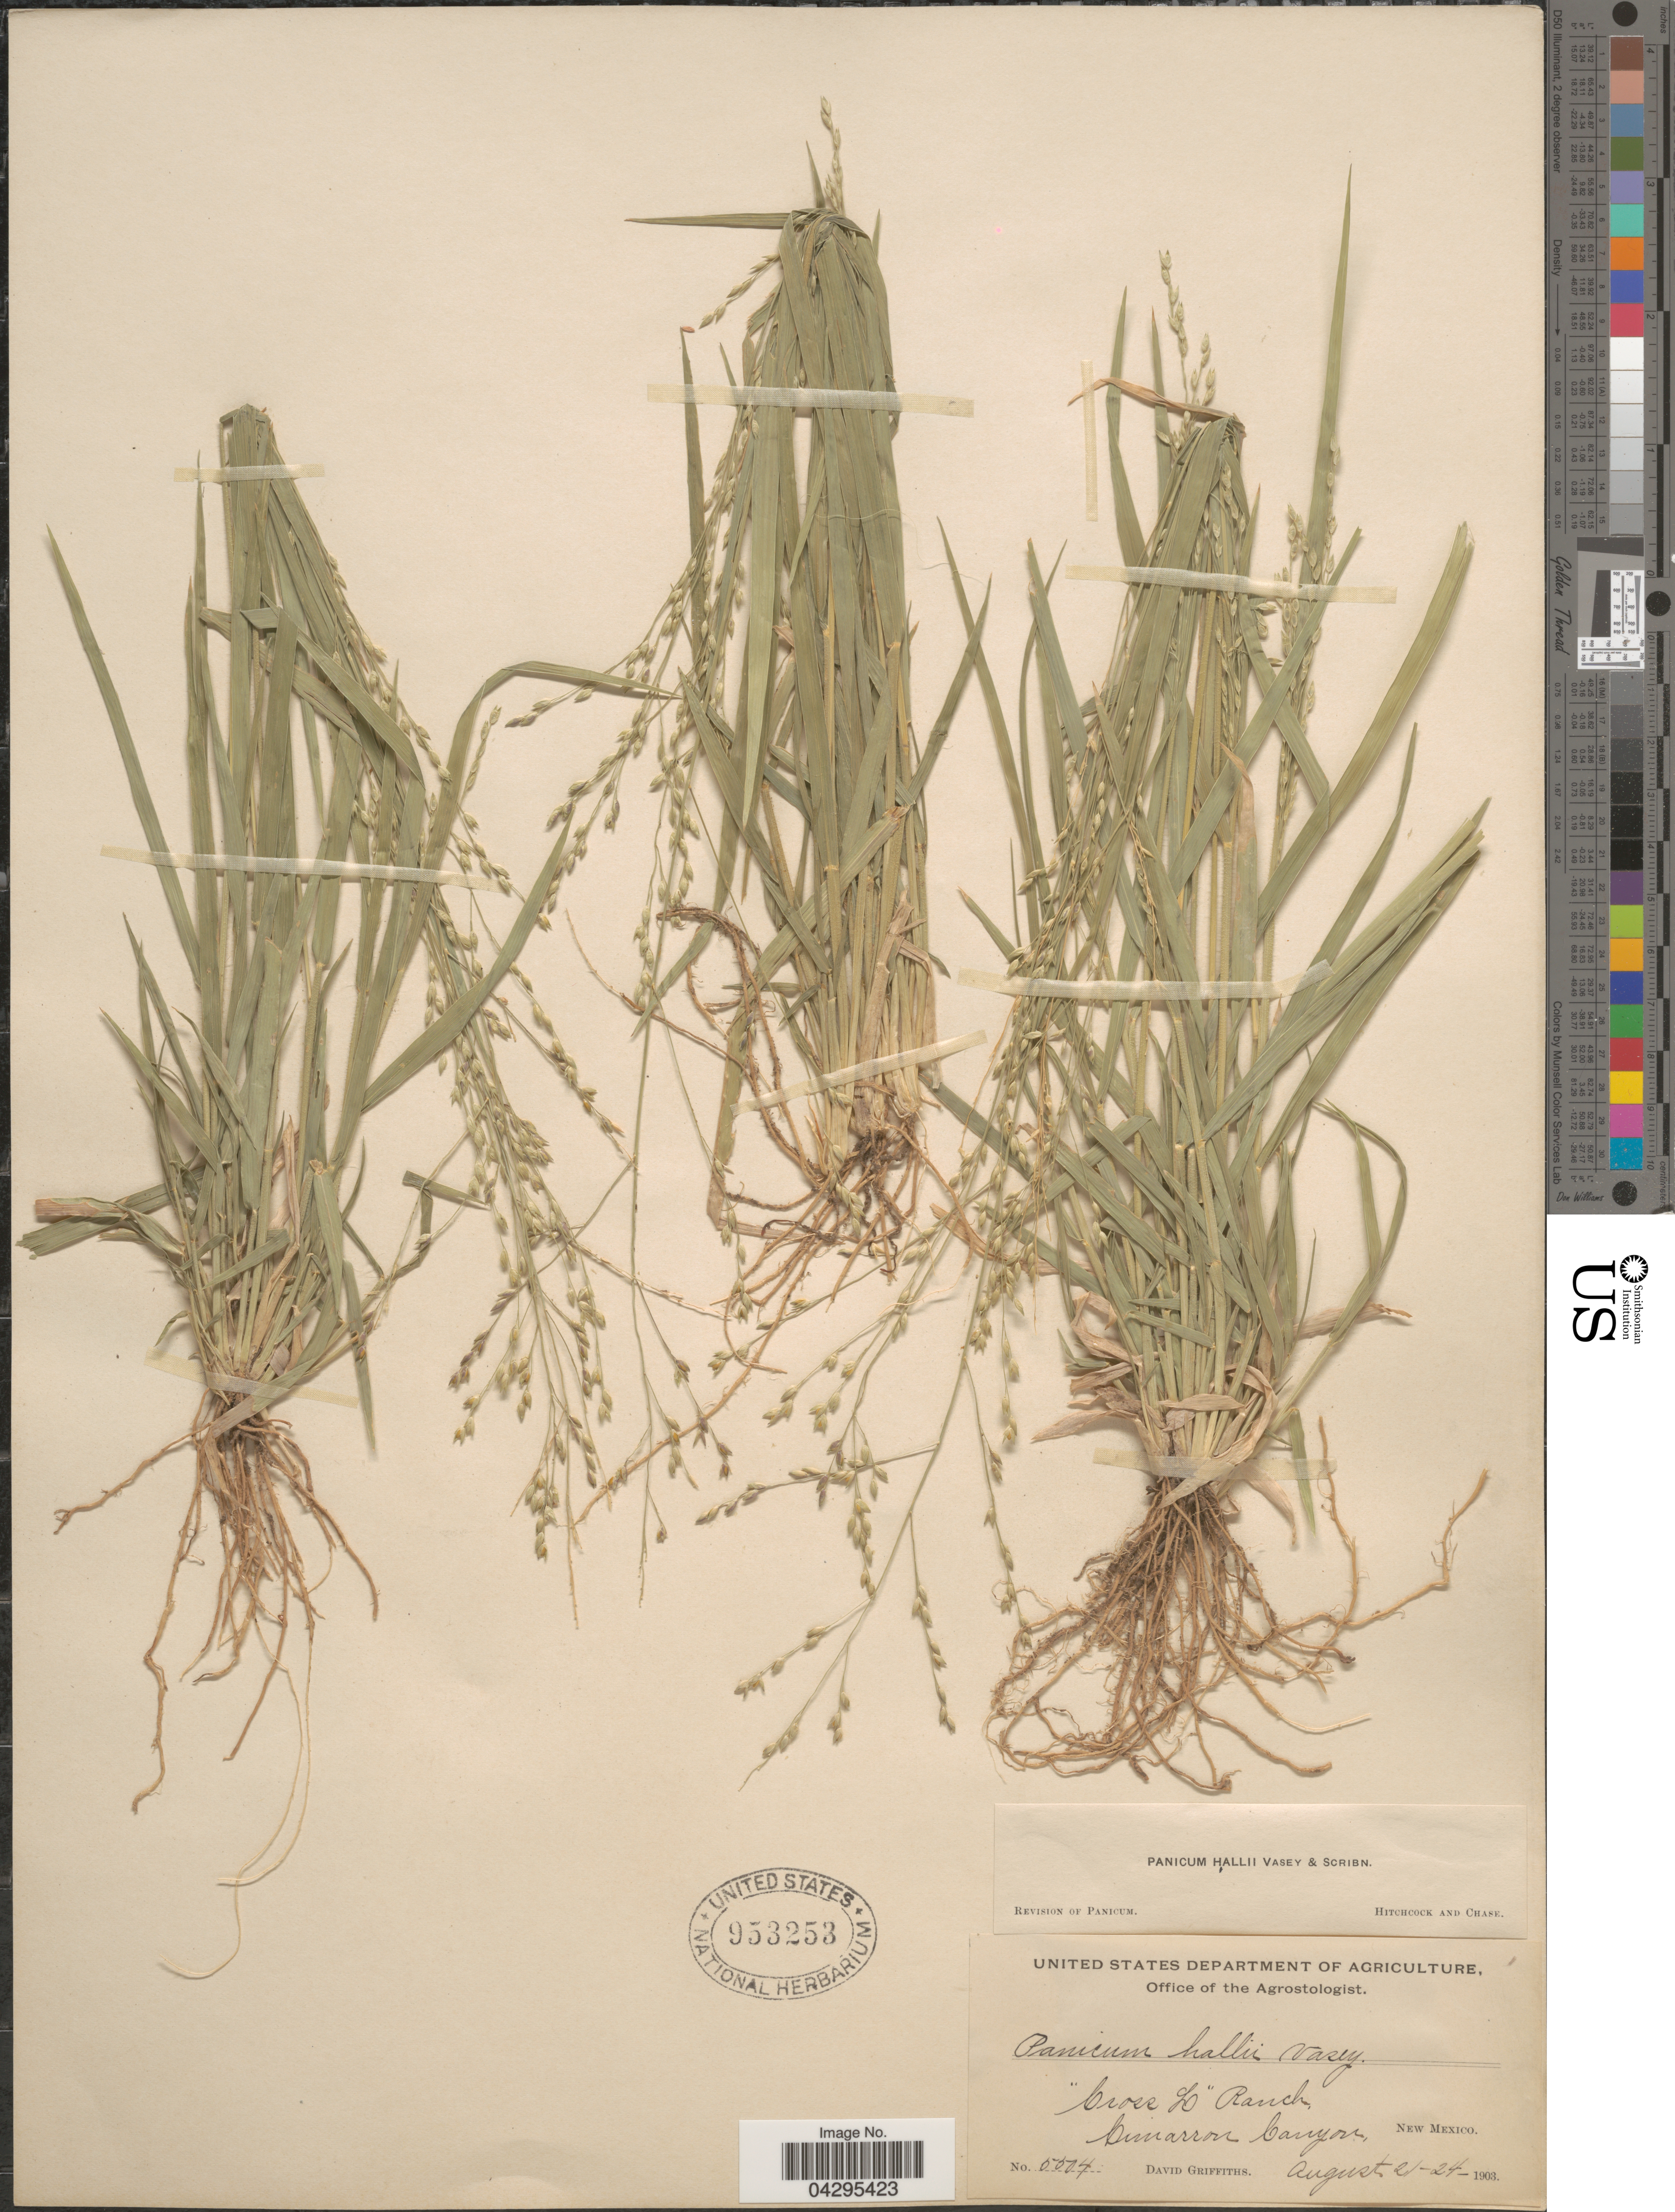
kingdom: Plantae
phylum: Tracheophyta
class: Liliopsida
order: Poales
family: Poaceae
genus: Panicum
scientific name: Panicum hallii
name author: Vasey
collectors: D. Griffiths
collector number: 5504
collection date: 1903-08-21/1903-08-24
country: United States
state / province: New Mexico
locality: Cross L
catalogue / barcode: US 953253